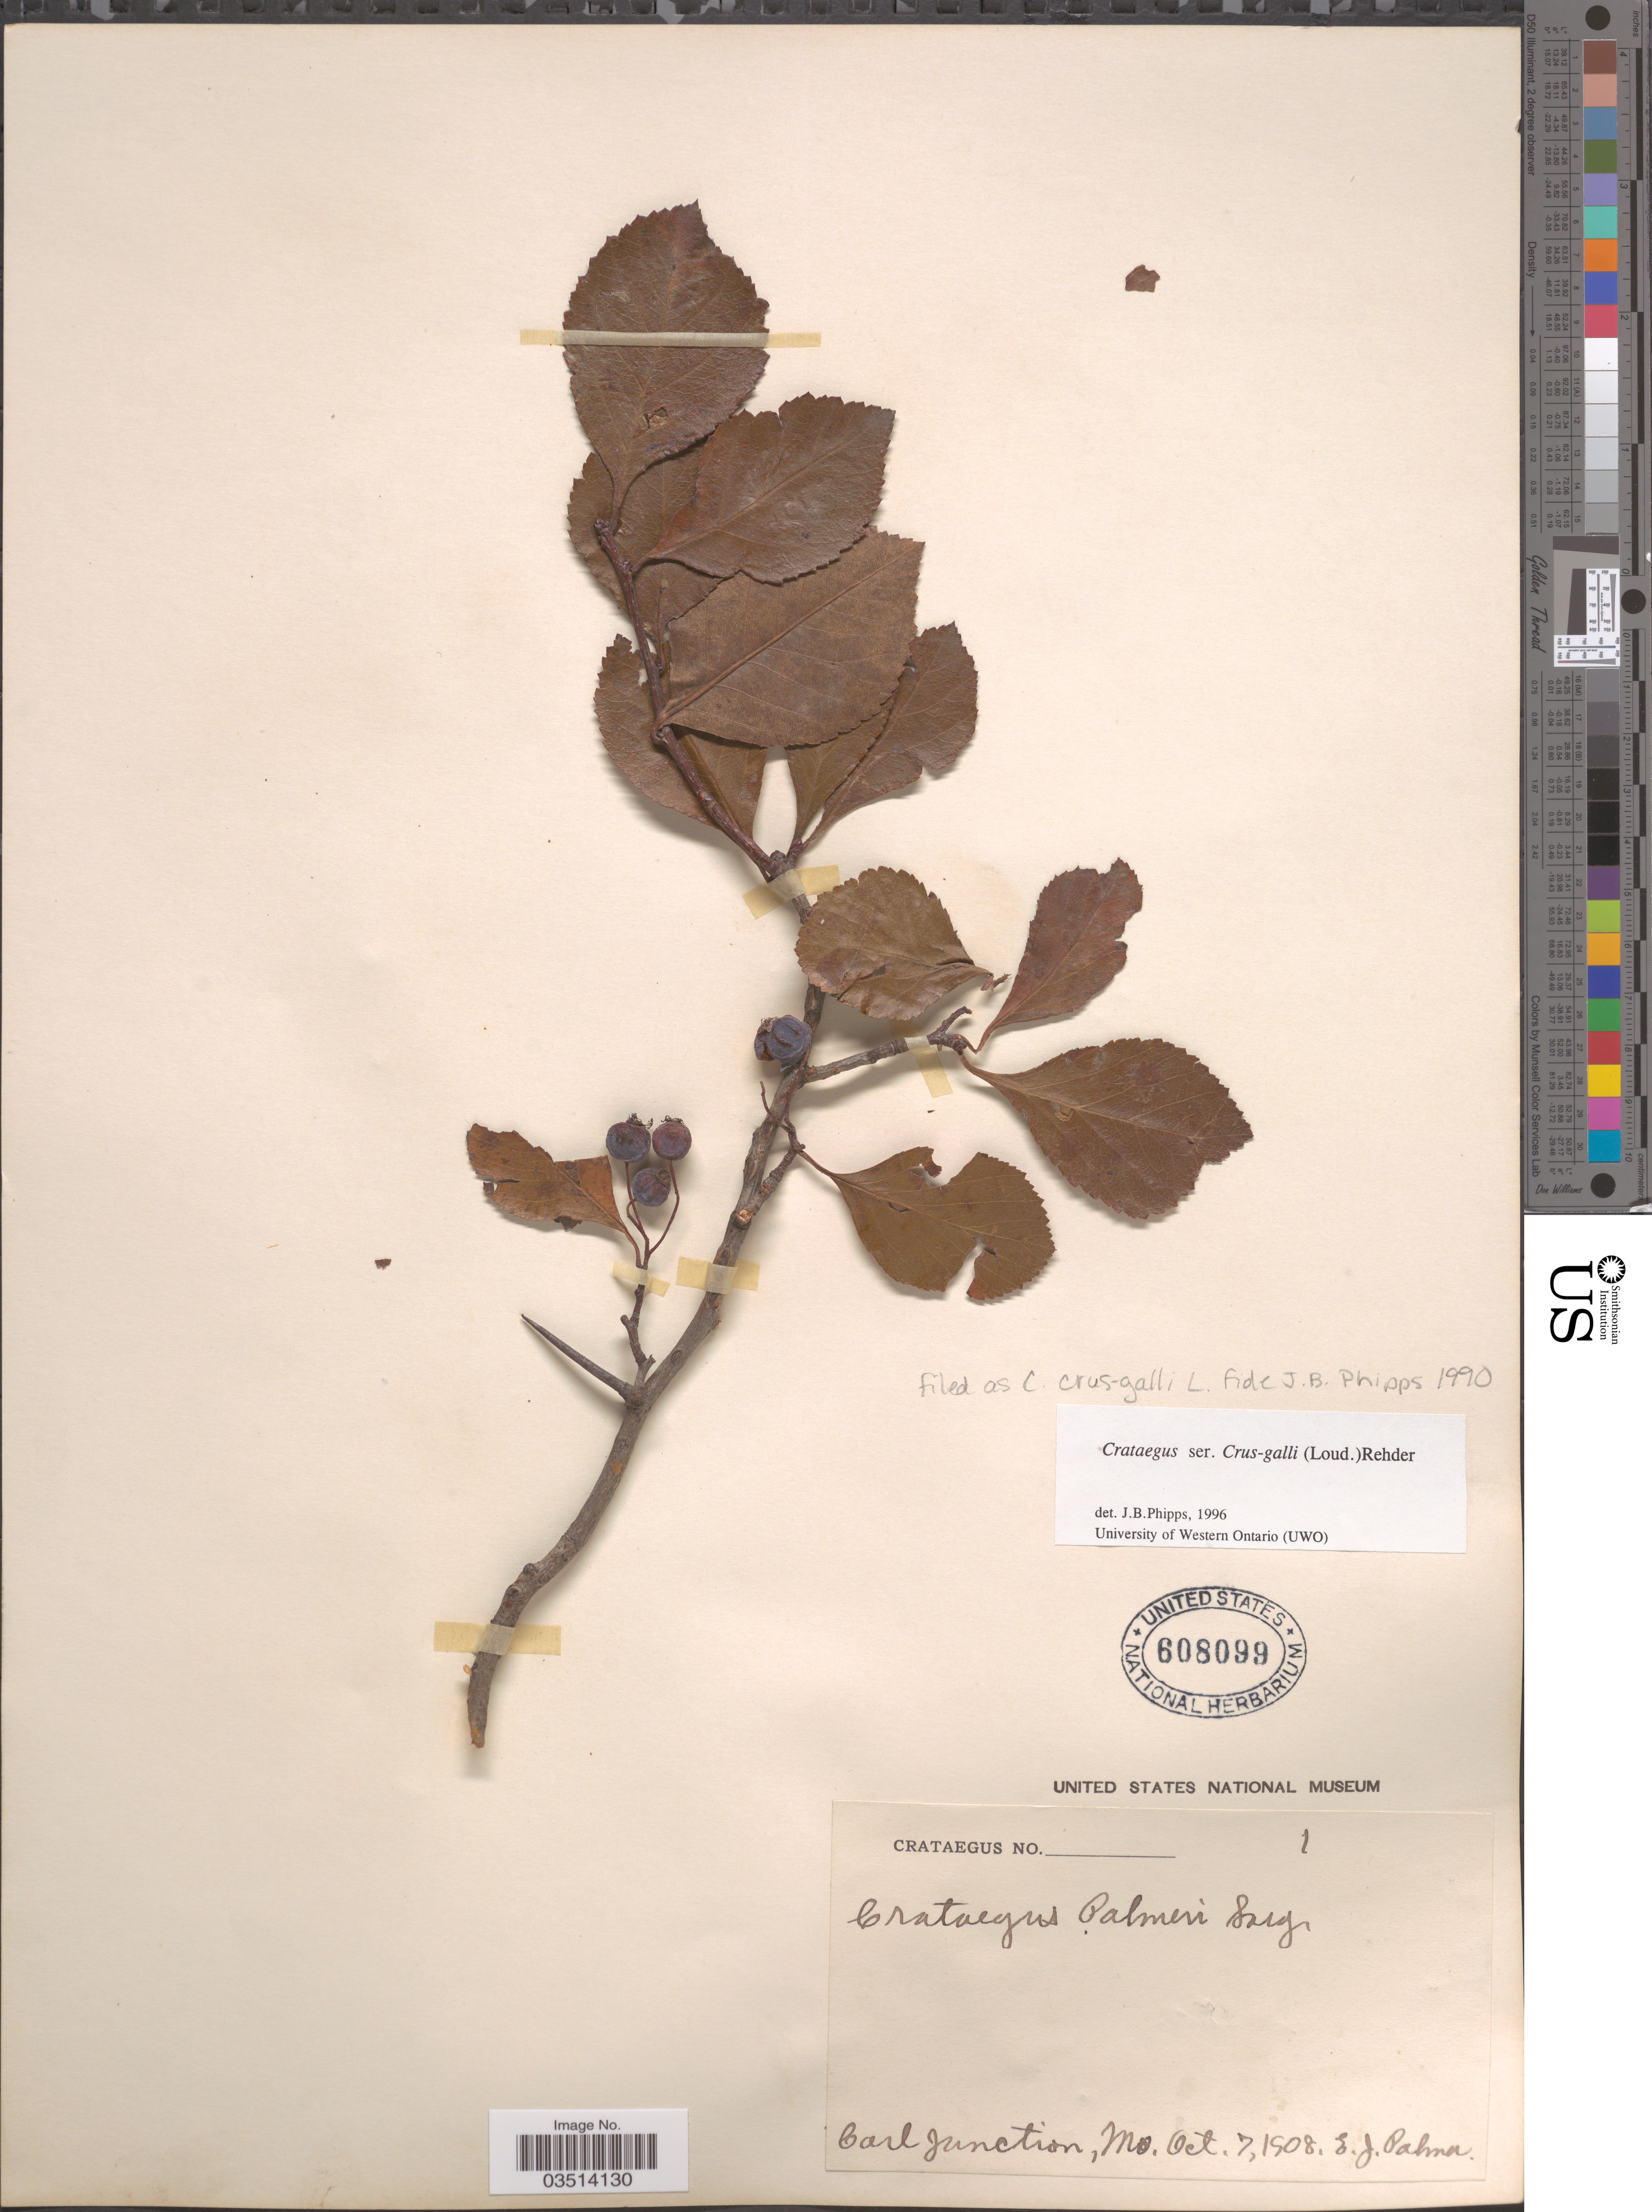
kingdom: Plantae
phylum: Tracheophyta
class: Magnoliopsida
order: Rosales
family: Rosaceae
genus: Crataegus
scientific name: Crataegus crus-galli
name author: L.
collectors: E. J. Palmer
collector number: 1?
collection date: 1908-10-07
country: United States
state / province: Missouri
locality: Carl Junction.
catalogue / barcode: US 608099